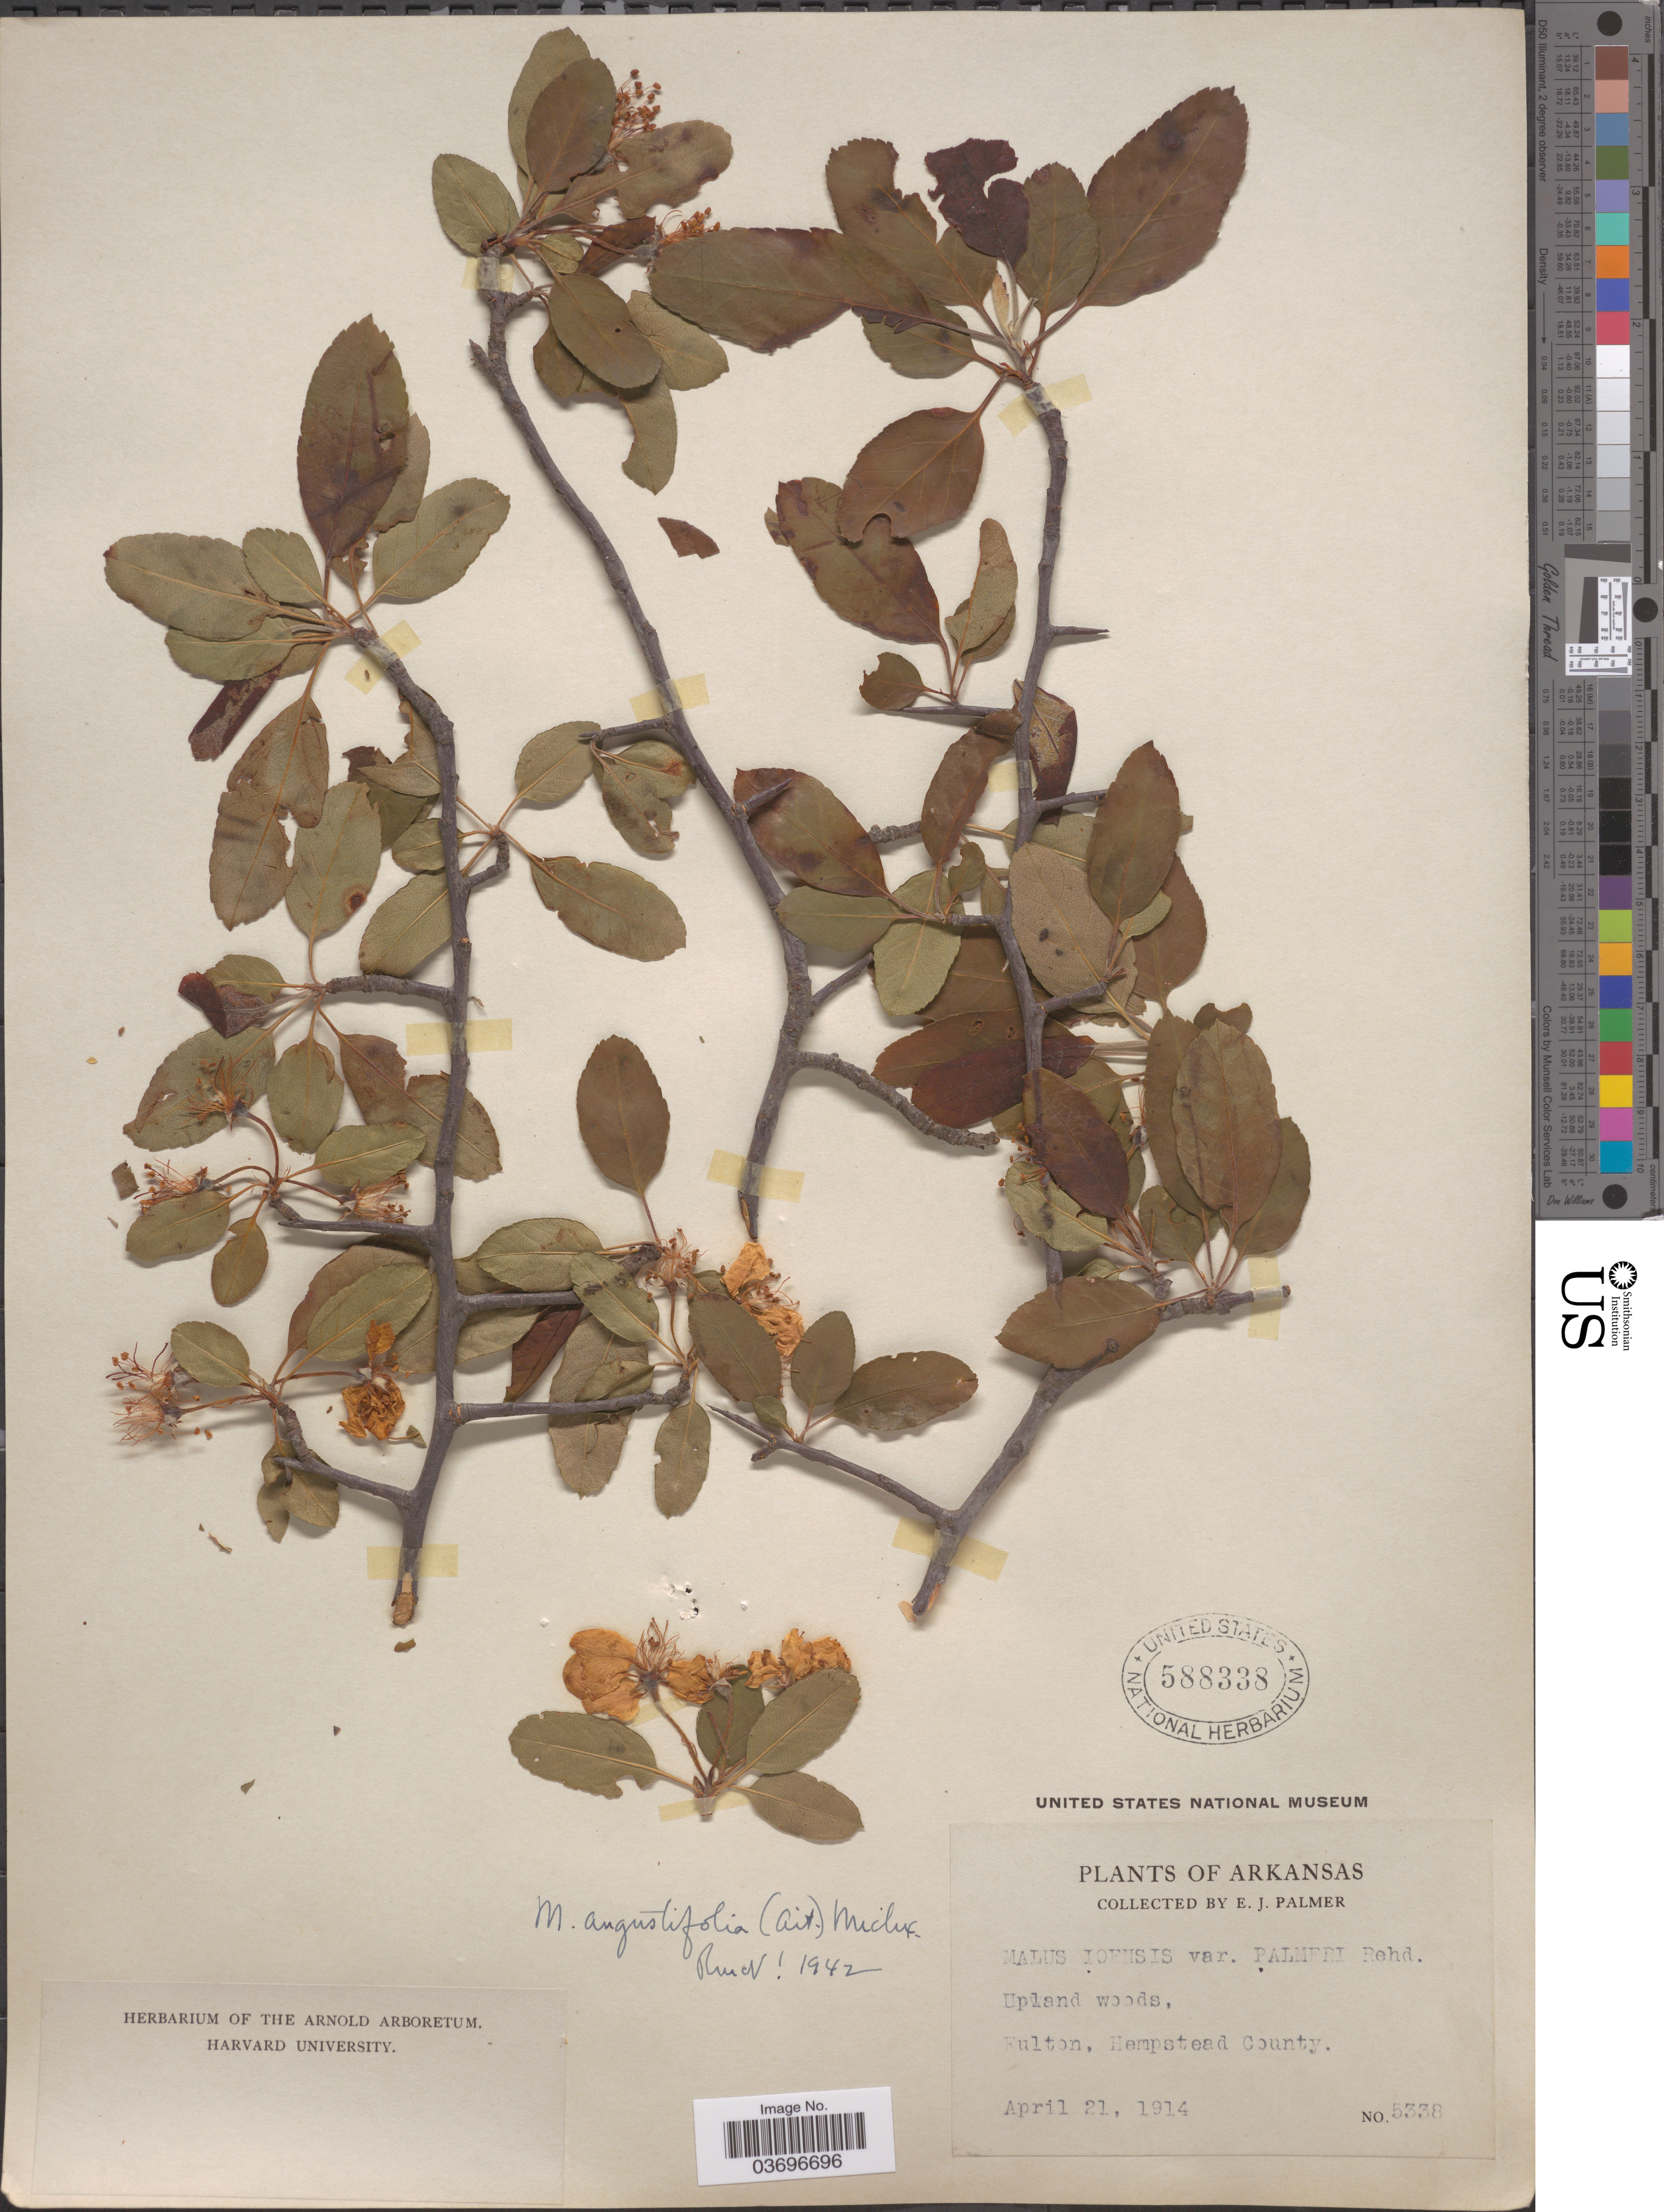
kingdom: Plantae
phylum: Tracheophyta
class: Magnoliopsida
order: Rosales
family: Rosaceae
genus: Malus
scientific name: Malus angustifolia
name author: (Aiton) Michx.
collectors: E. J. Palmer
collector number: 5338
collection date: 1914-04-21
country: United States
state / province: Arkansas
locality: Fulton, Hempstead County.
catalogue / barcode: US 588338